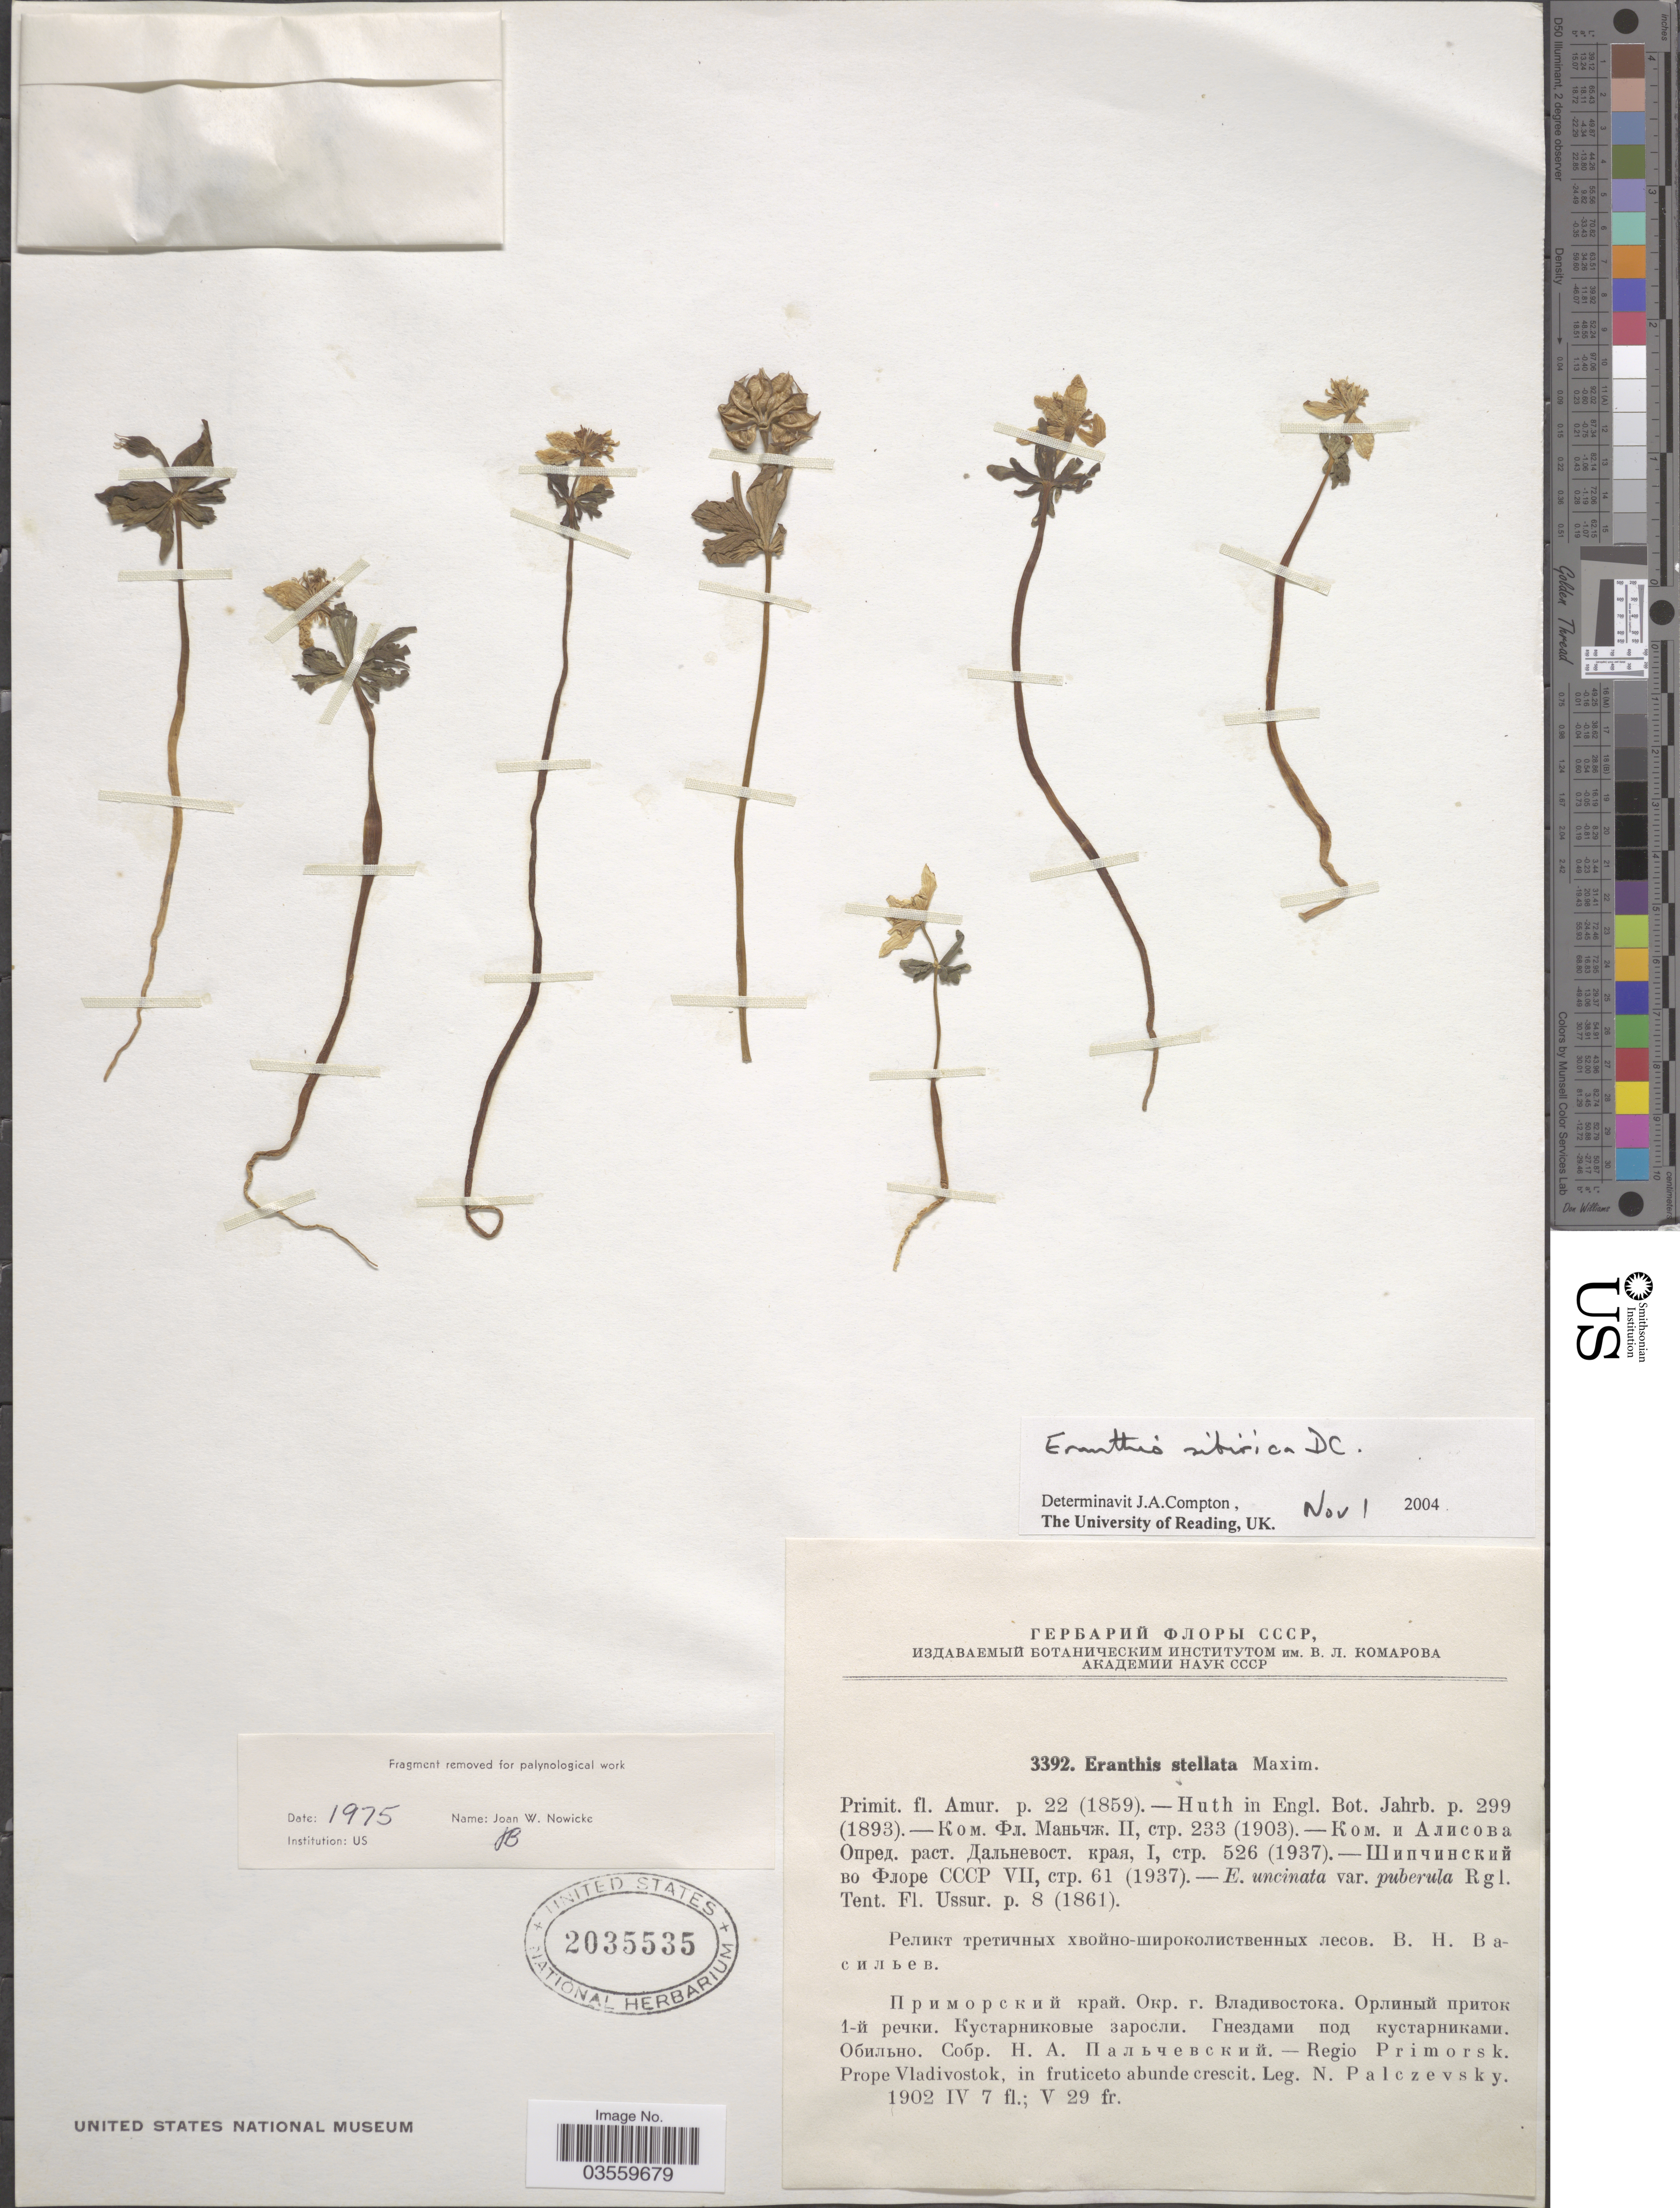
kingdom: Plantae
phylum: Tracheophyta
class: Magnoliopsida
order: Ranunculales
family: Ranunculaceae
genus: Eranthis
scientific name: Eranthis sibirica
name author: DC.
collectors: N. Palczevsky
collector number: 3392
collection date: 1902-04-07/1902-05-29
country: Russian Federation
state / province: Primorsky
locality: Regio Primorsk. Prope Vladivostok.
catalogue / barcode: US 2035535